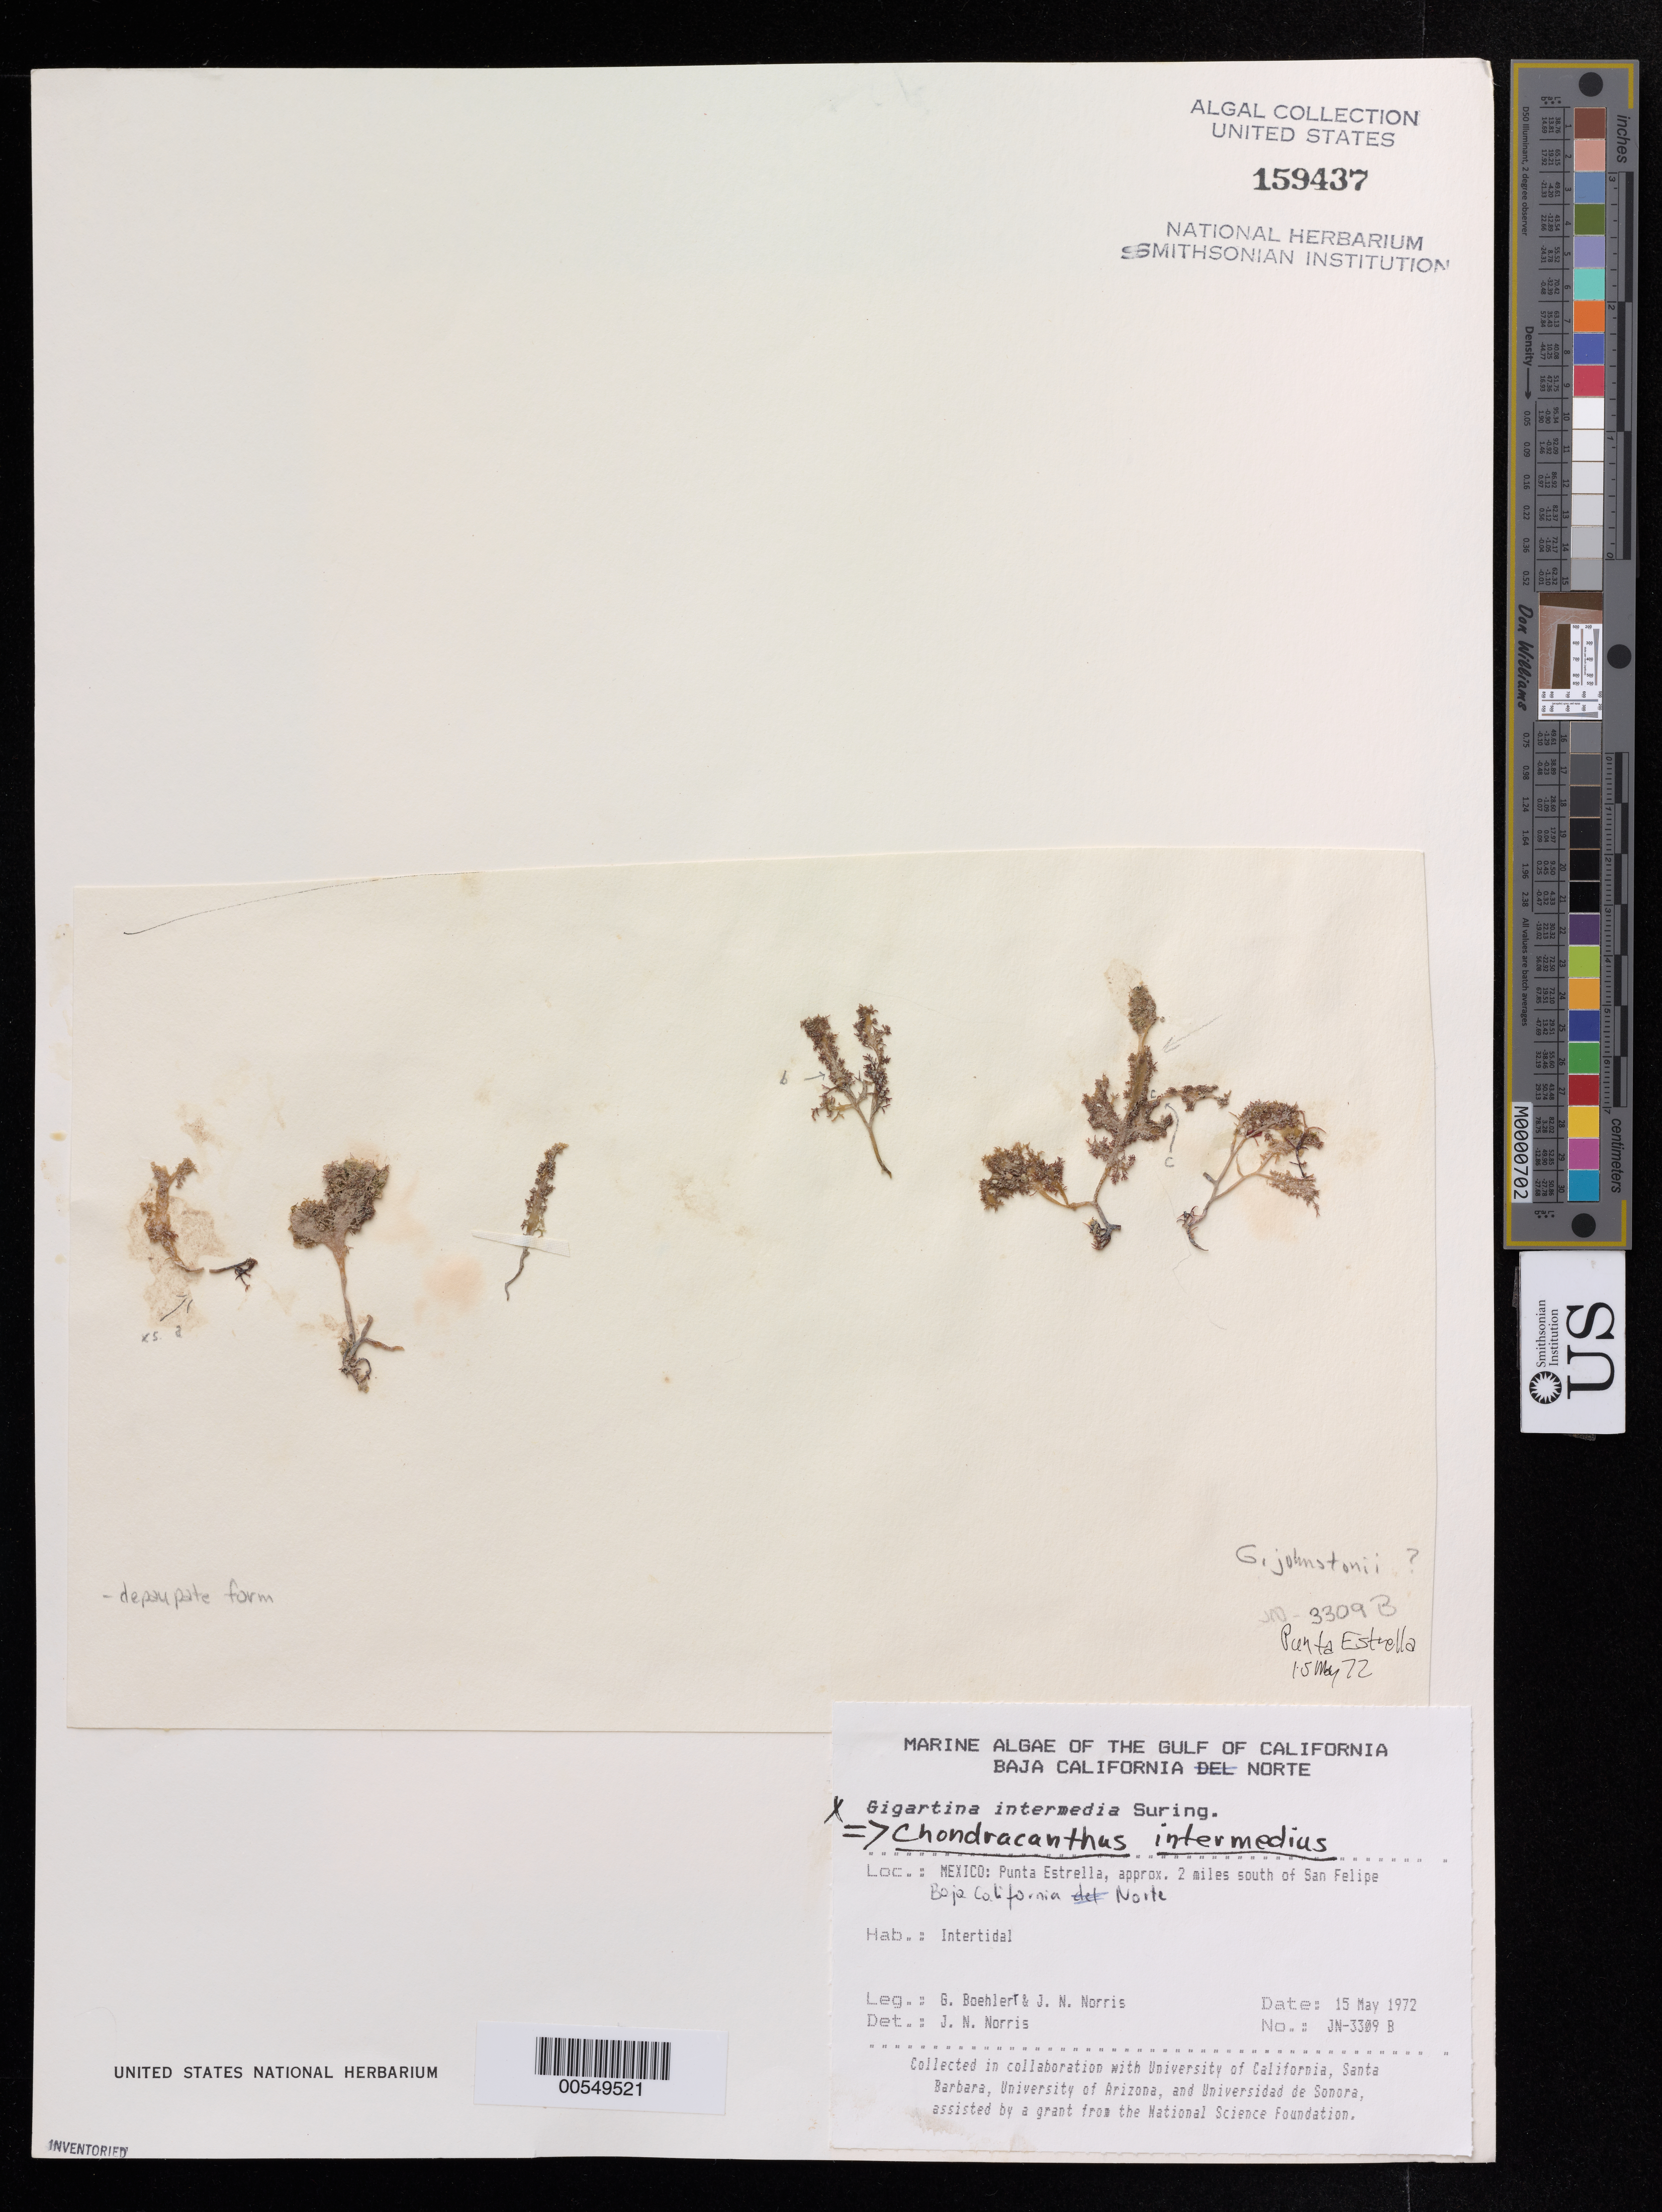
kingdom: Plantae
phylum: Rhodophyta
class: Florideophyceae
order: Gigartinales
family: Gigartinaceae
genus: Chondracanthus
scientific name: Chondracanthus intermedius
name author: (Suringar) Hommersand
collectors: J. N. Norris & G. Boehlert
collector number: JN-3309b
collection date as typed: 15 May 1972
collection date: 1972-05-15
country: Mexico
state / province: Baja California Norte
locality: Punta Estrella, ca. 2 miles south of San Felipe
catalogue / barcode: US 159437